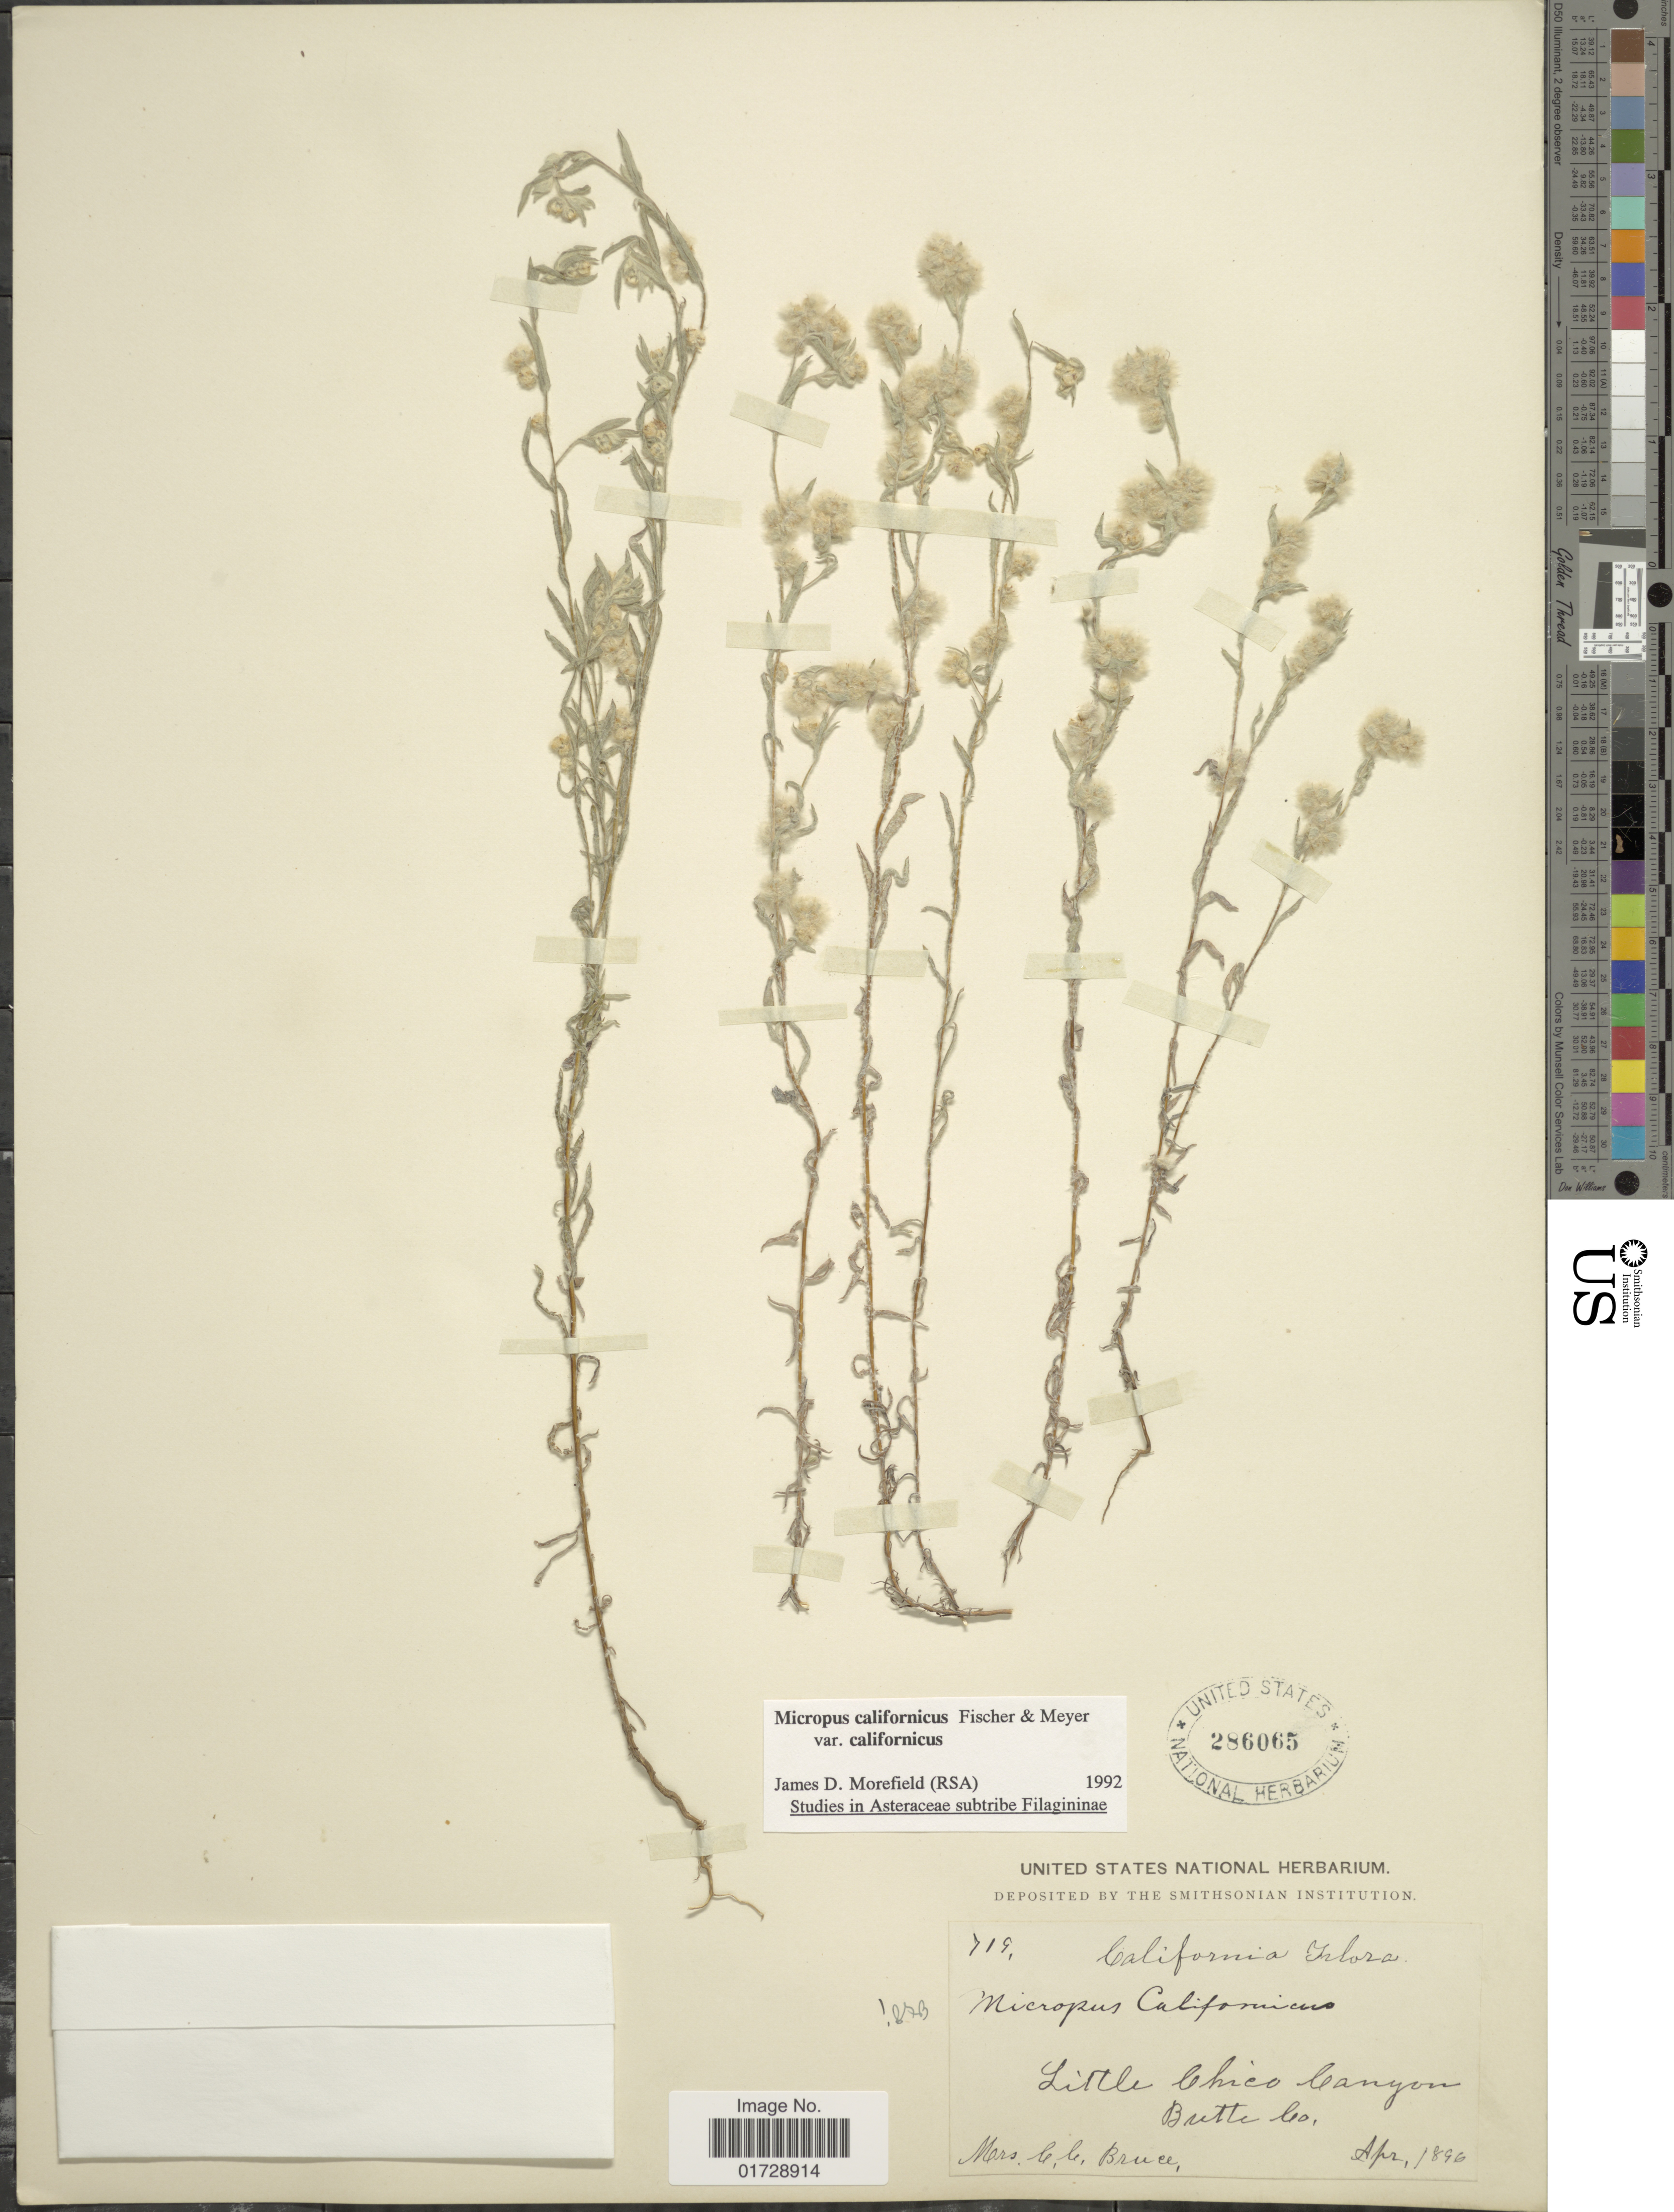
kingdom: Plantae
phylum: Tracheophyta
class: Magnoliopsida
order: Asterales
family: Asteraceae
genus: Micropus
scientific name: Micropus californicus var. californicus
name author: Fisch. & C.A. Mey.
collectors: C. Bruce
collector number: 719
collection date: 1896-04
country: United States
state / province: California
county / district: Butte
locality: Little Chico Canyon, Butte Co.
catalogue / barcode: US 286065